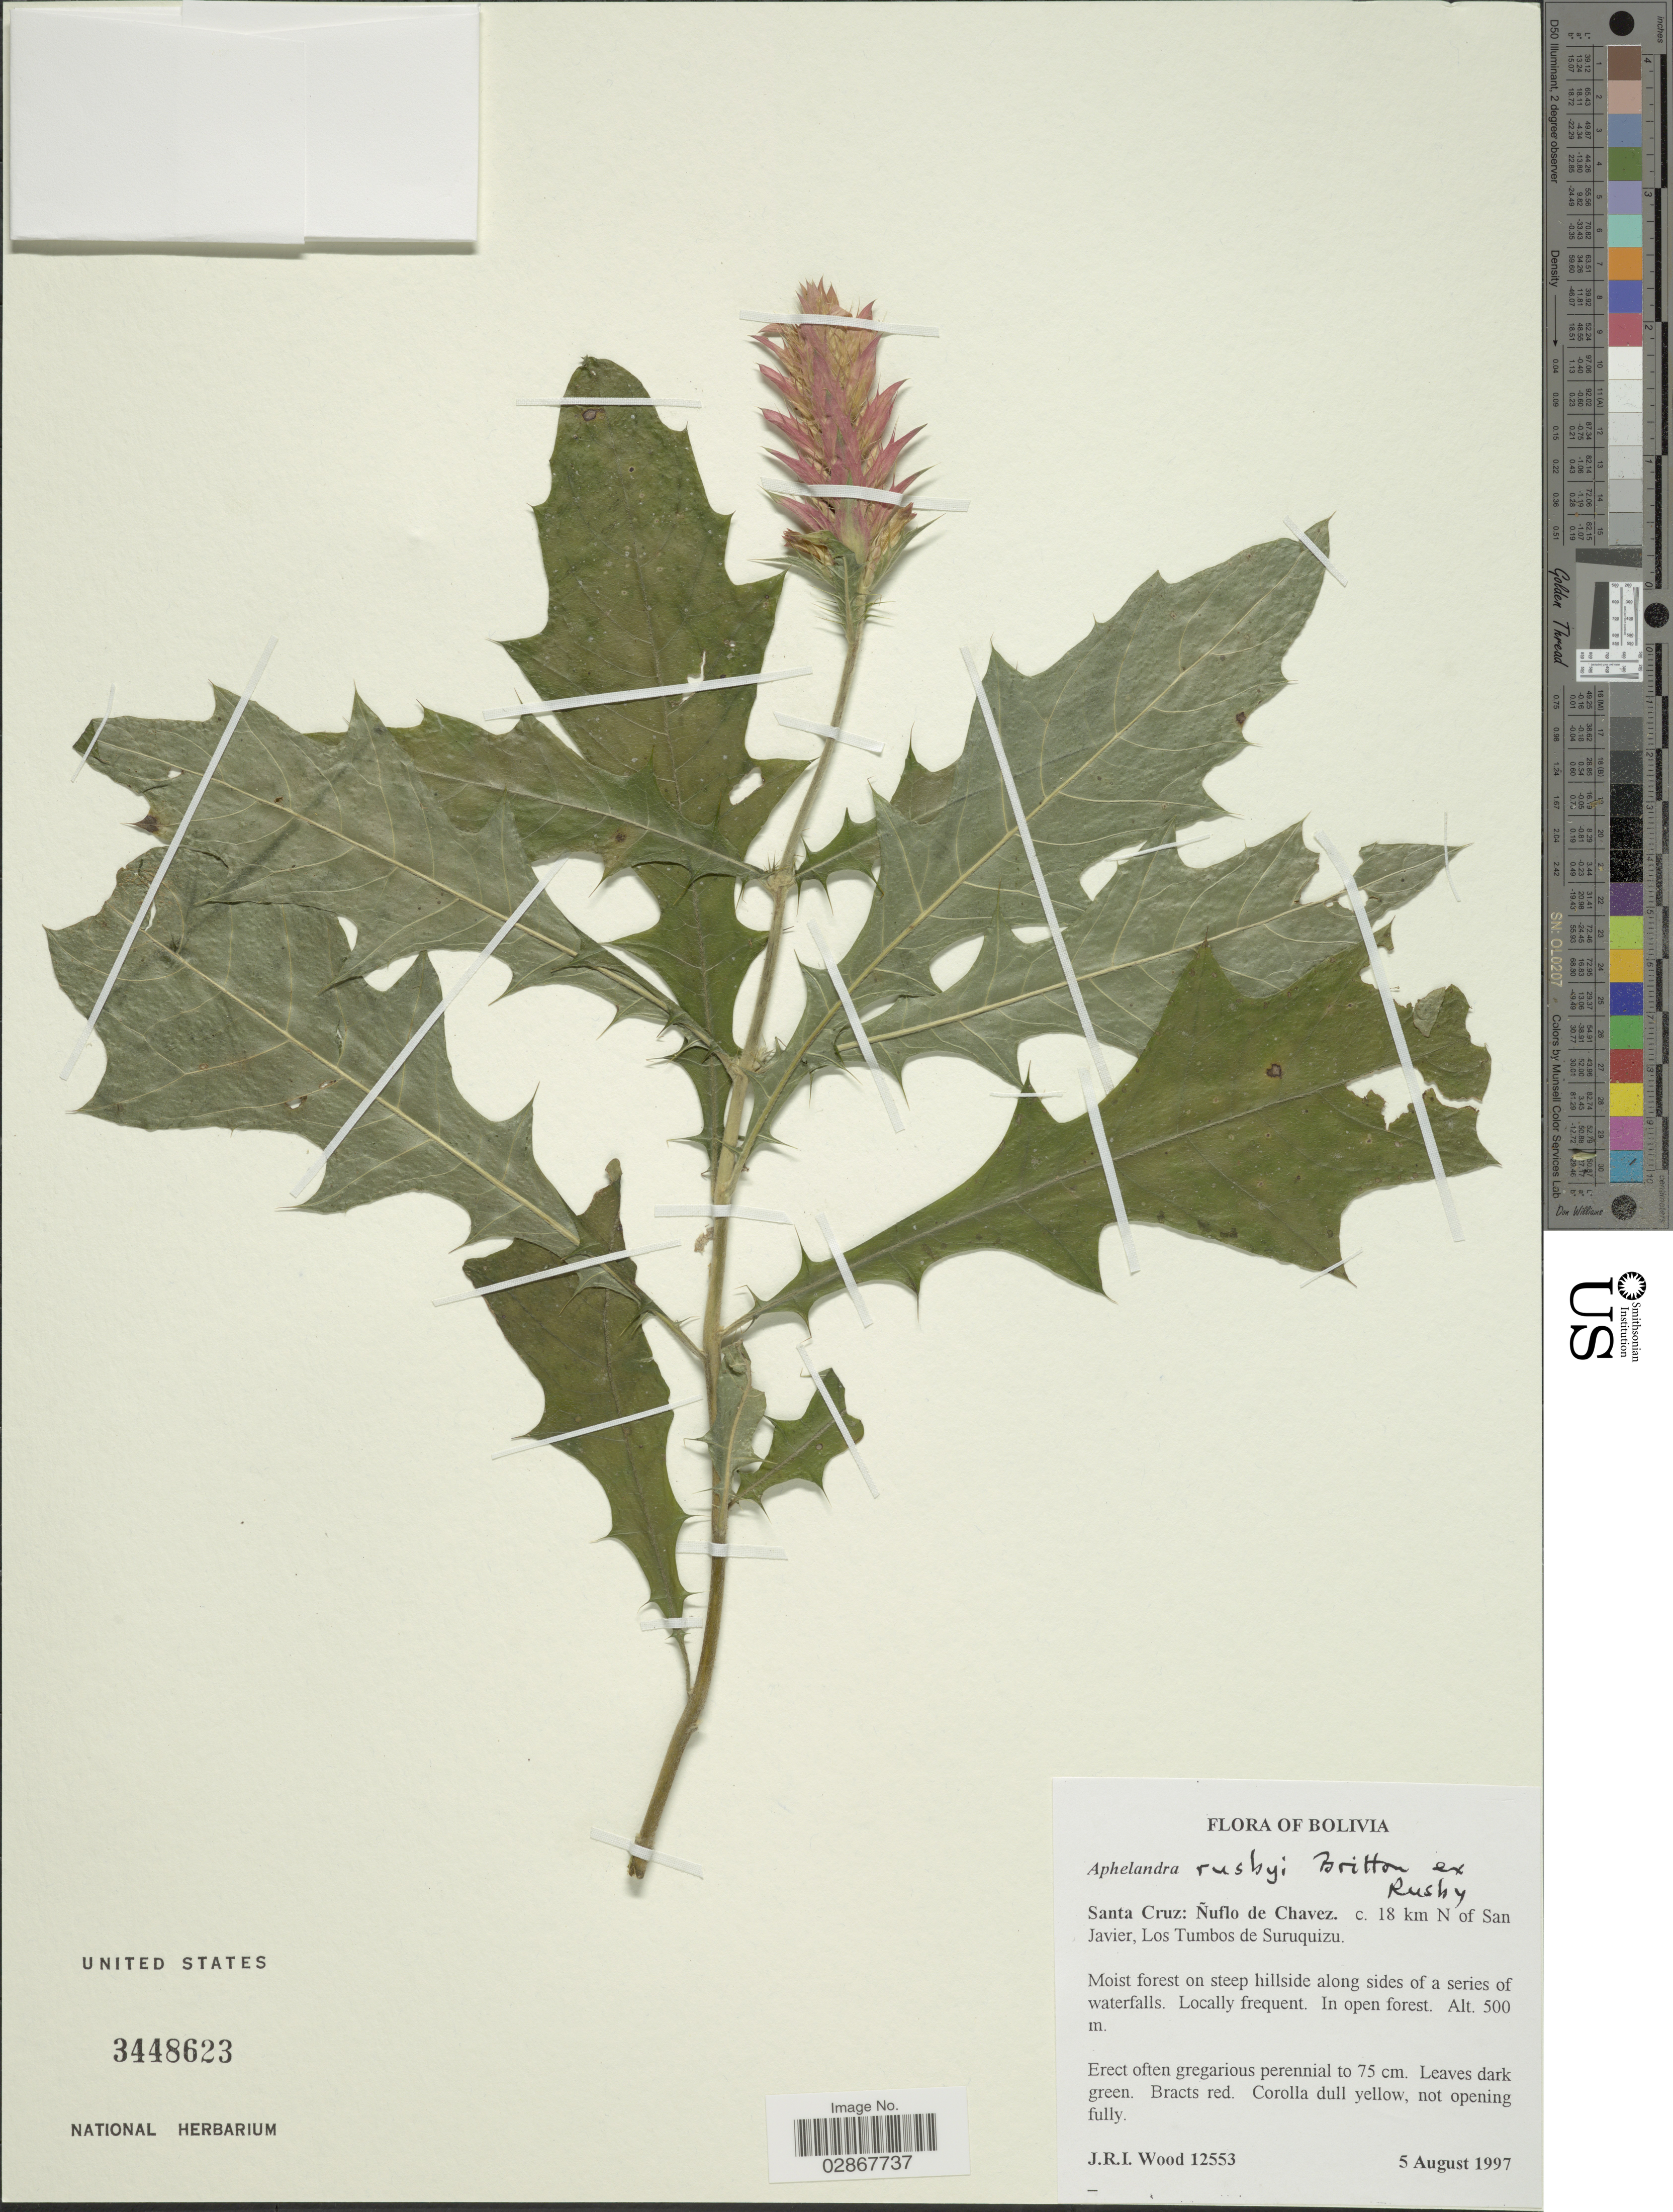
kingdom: Plantae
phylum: Tracheophyta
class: Magnoliopsida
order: Lamiales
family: Acanthaceae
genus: Aphelandra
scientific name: Aphelandra rusbyi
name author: Britton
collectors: J. R. I. Wood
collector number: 12553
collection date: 1997-08-05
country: Bolivia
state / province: Santa Cruz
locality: Ñuflo de Chavez. c. 18 km N of San Javier, Los Tumbos de Suruquizu.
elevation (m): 500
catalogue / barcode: US 3448623